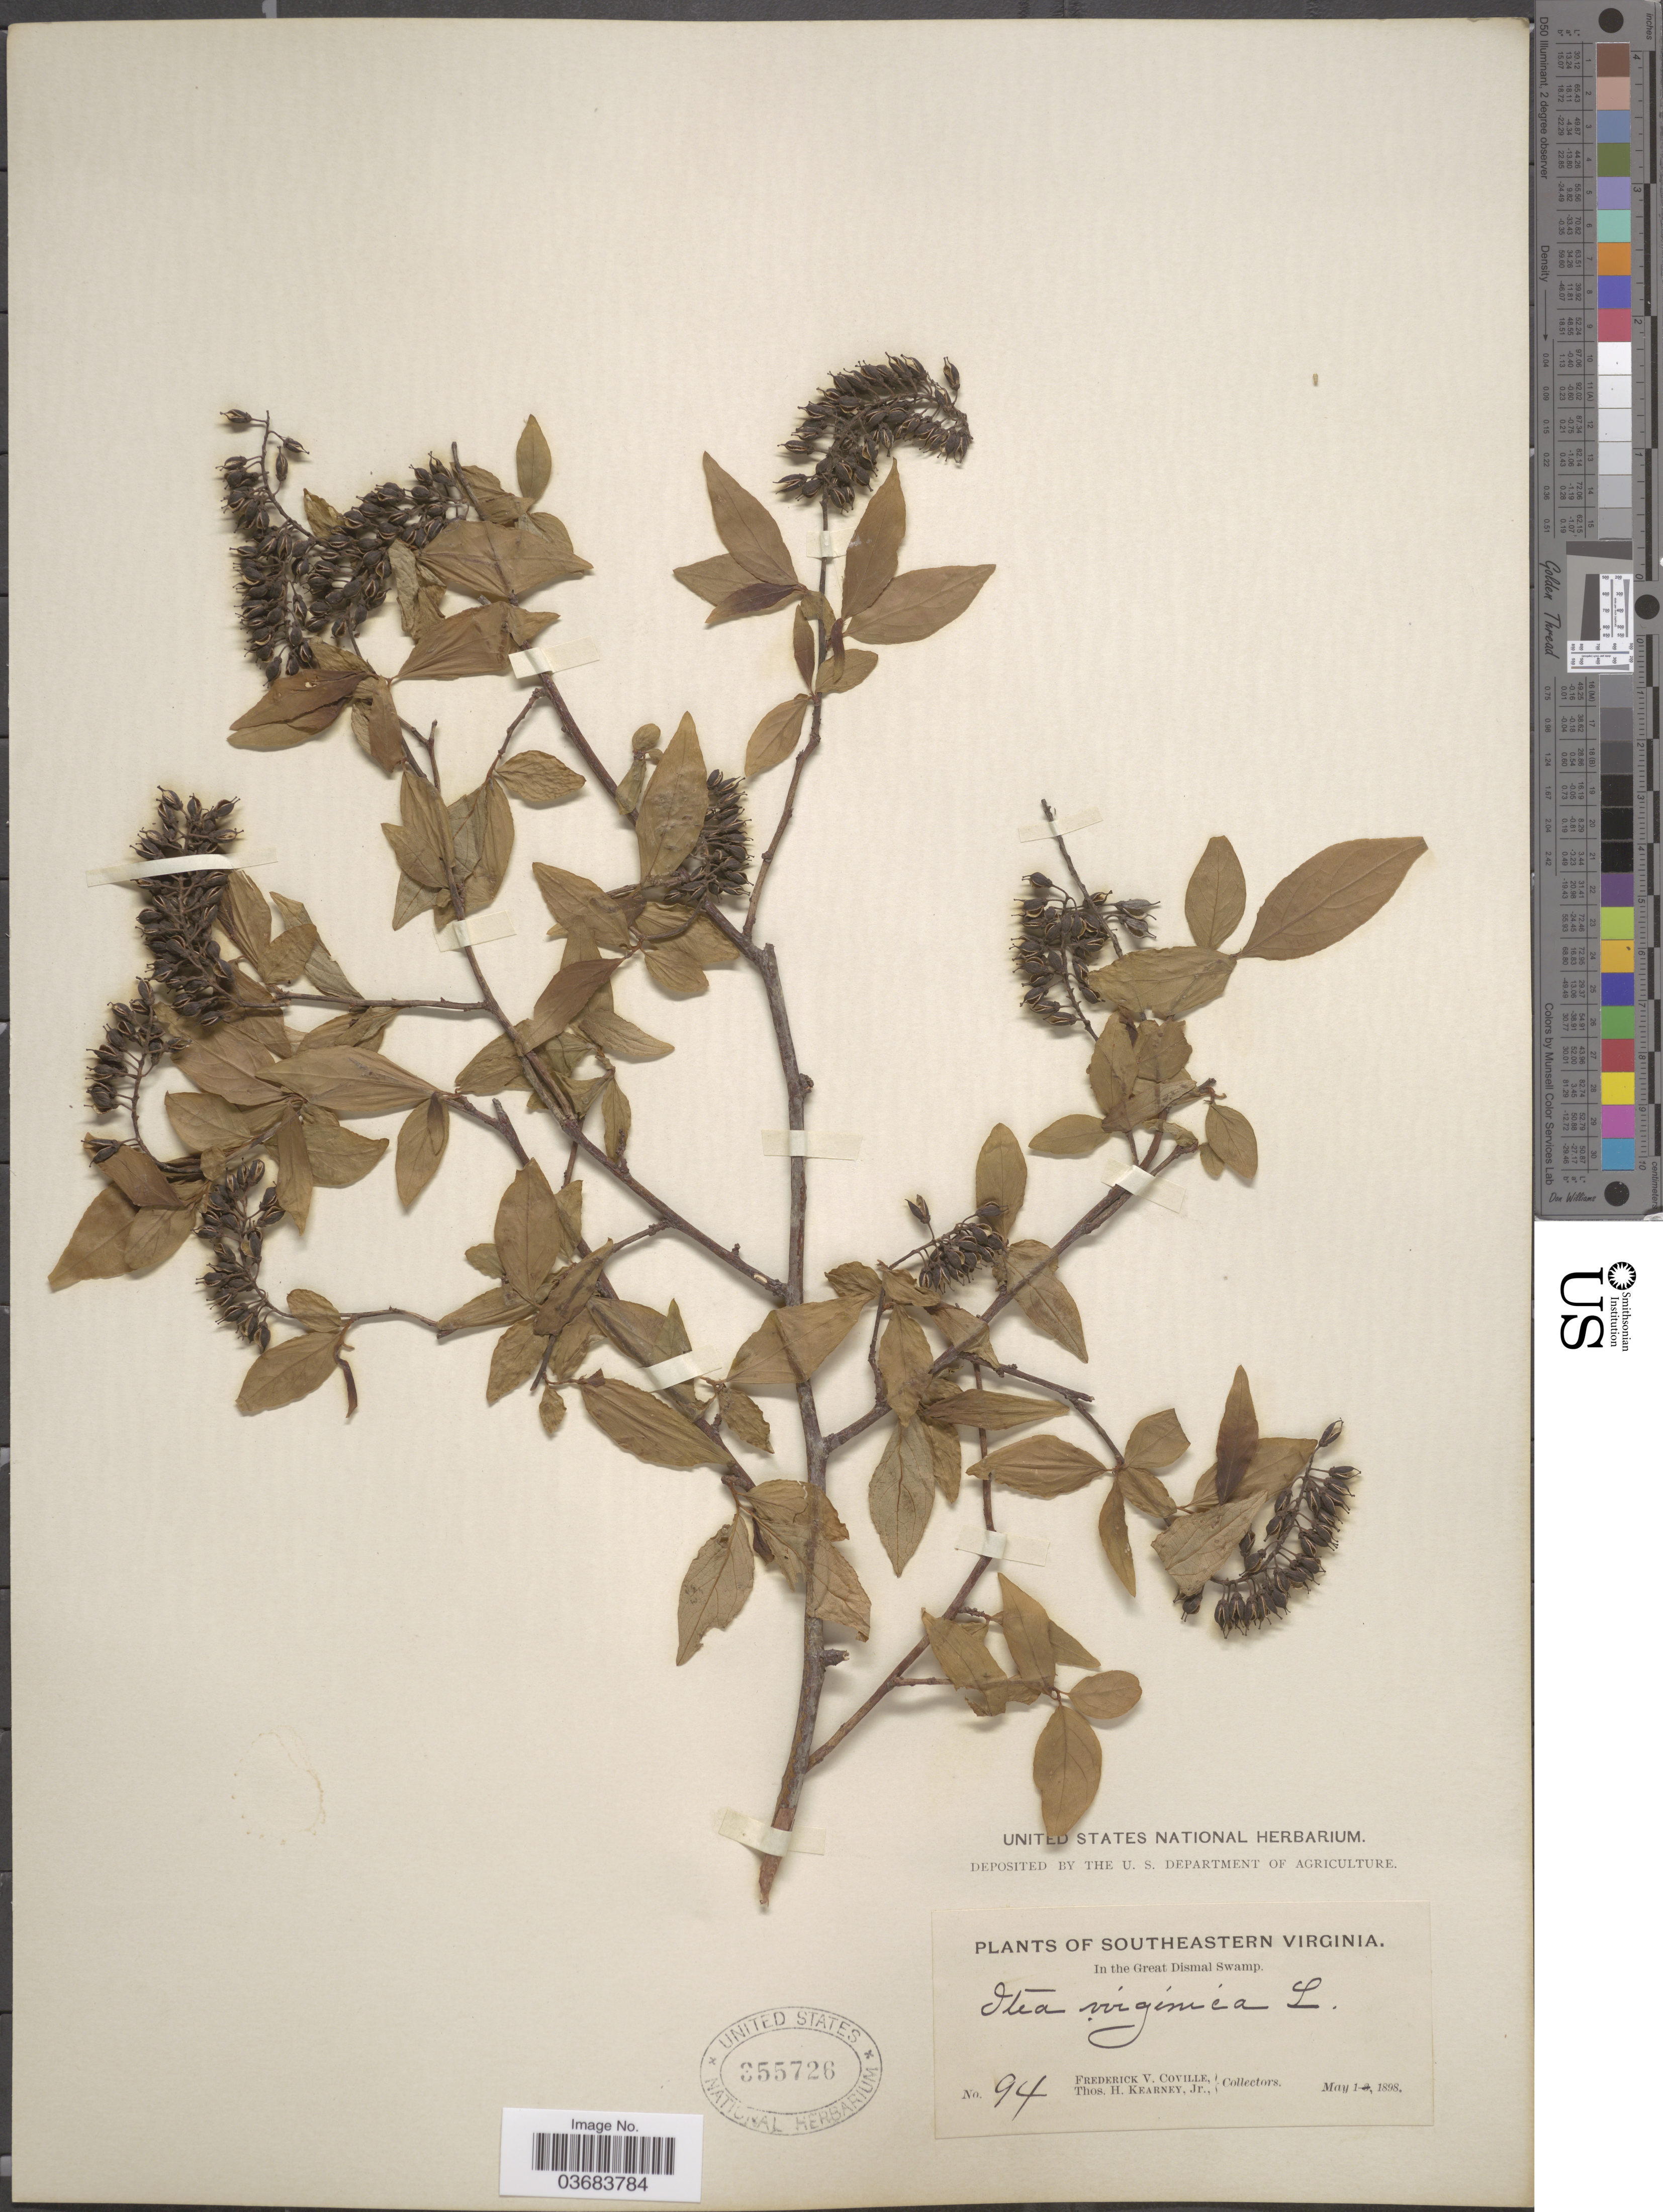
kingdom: Plantae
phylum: Tracheophyta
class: Magnoliopsida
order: Saxifragales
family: Iteaceae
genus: Itea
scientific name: Itea virginica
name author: L.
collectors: F. V. Coville & T. H. Kearney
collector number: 94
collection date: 1898-05-01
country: United States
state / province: Virginia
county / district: City of Chesapeake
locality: Southeastern Virginia. In the Great Dismal Swamp.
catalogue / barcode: US 355726